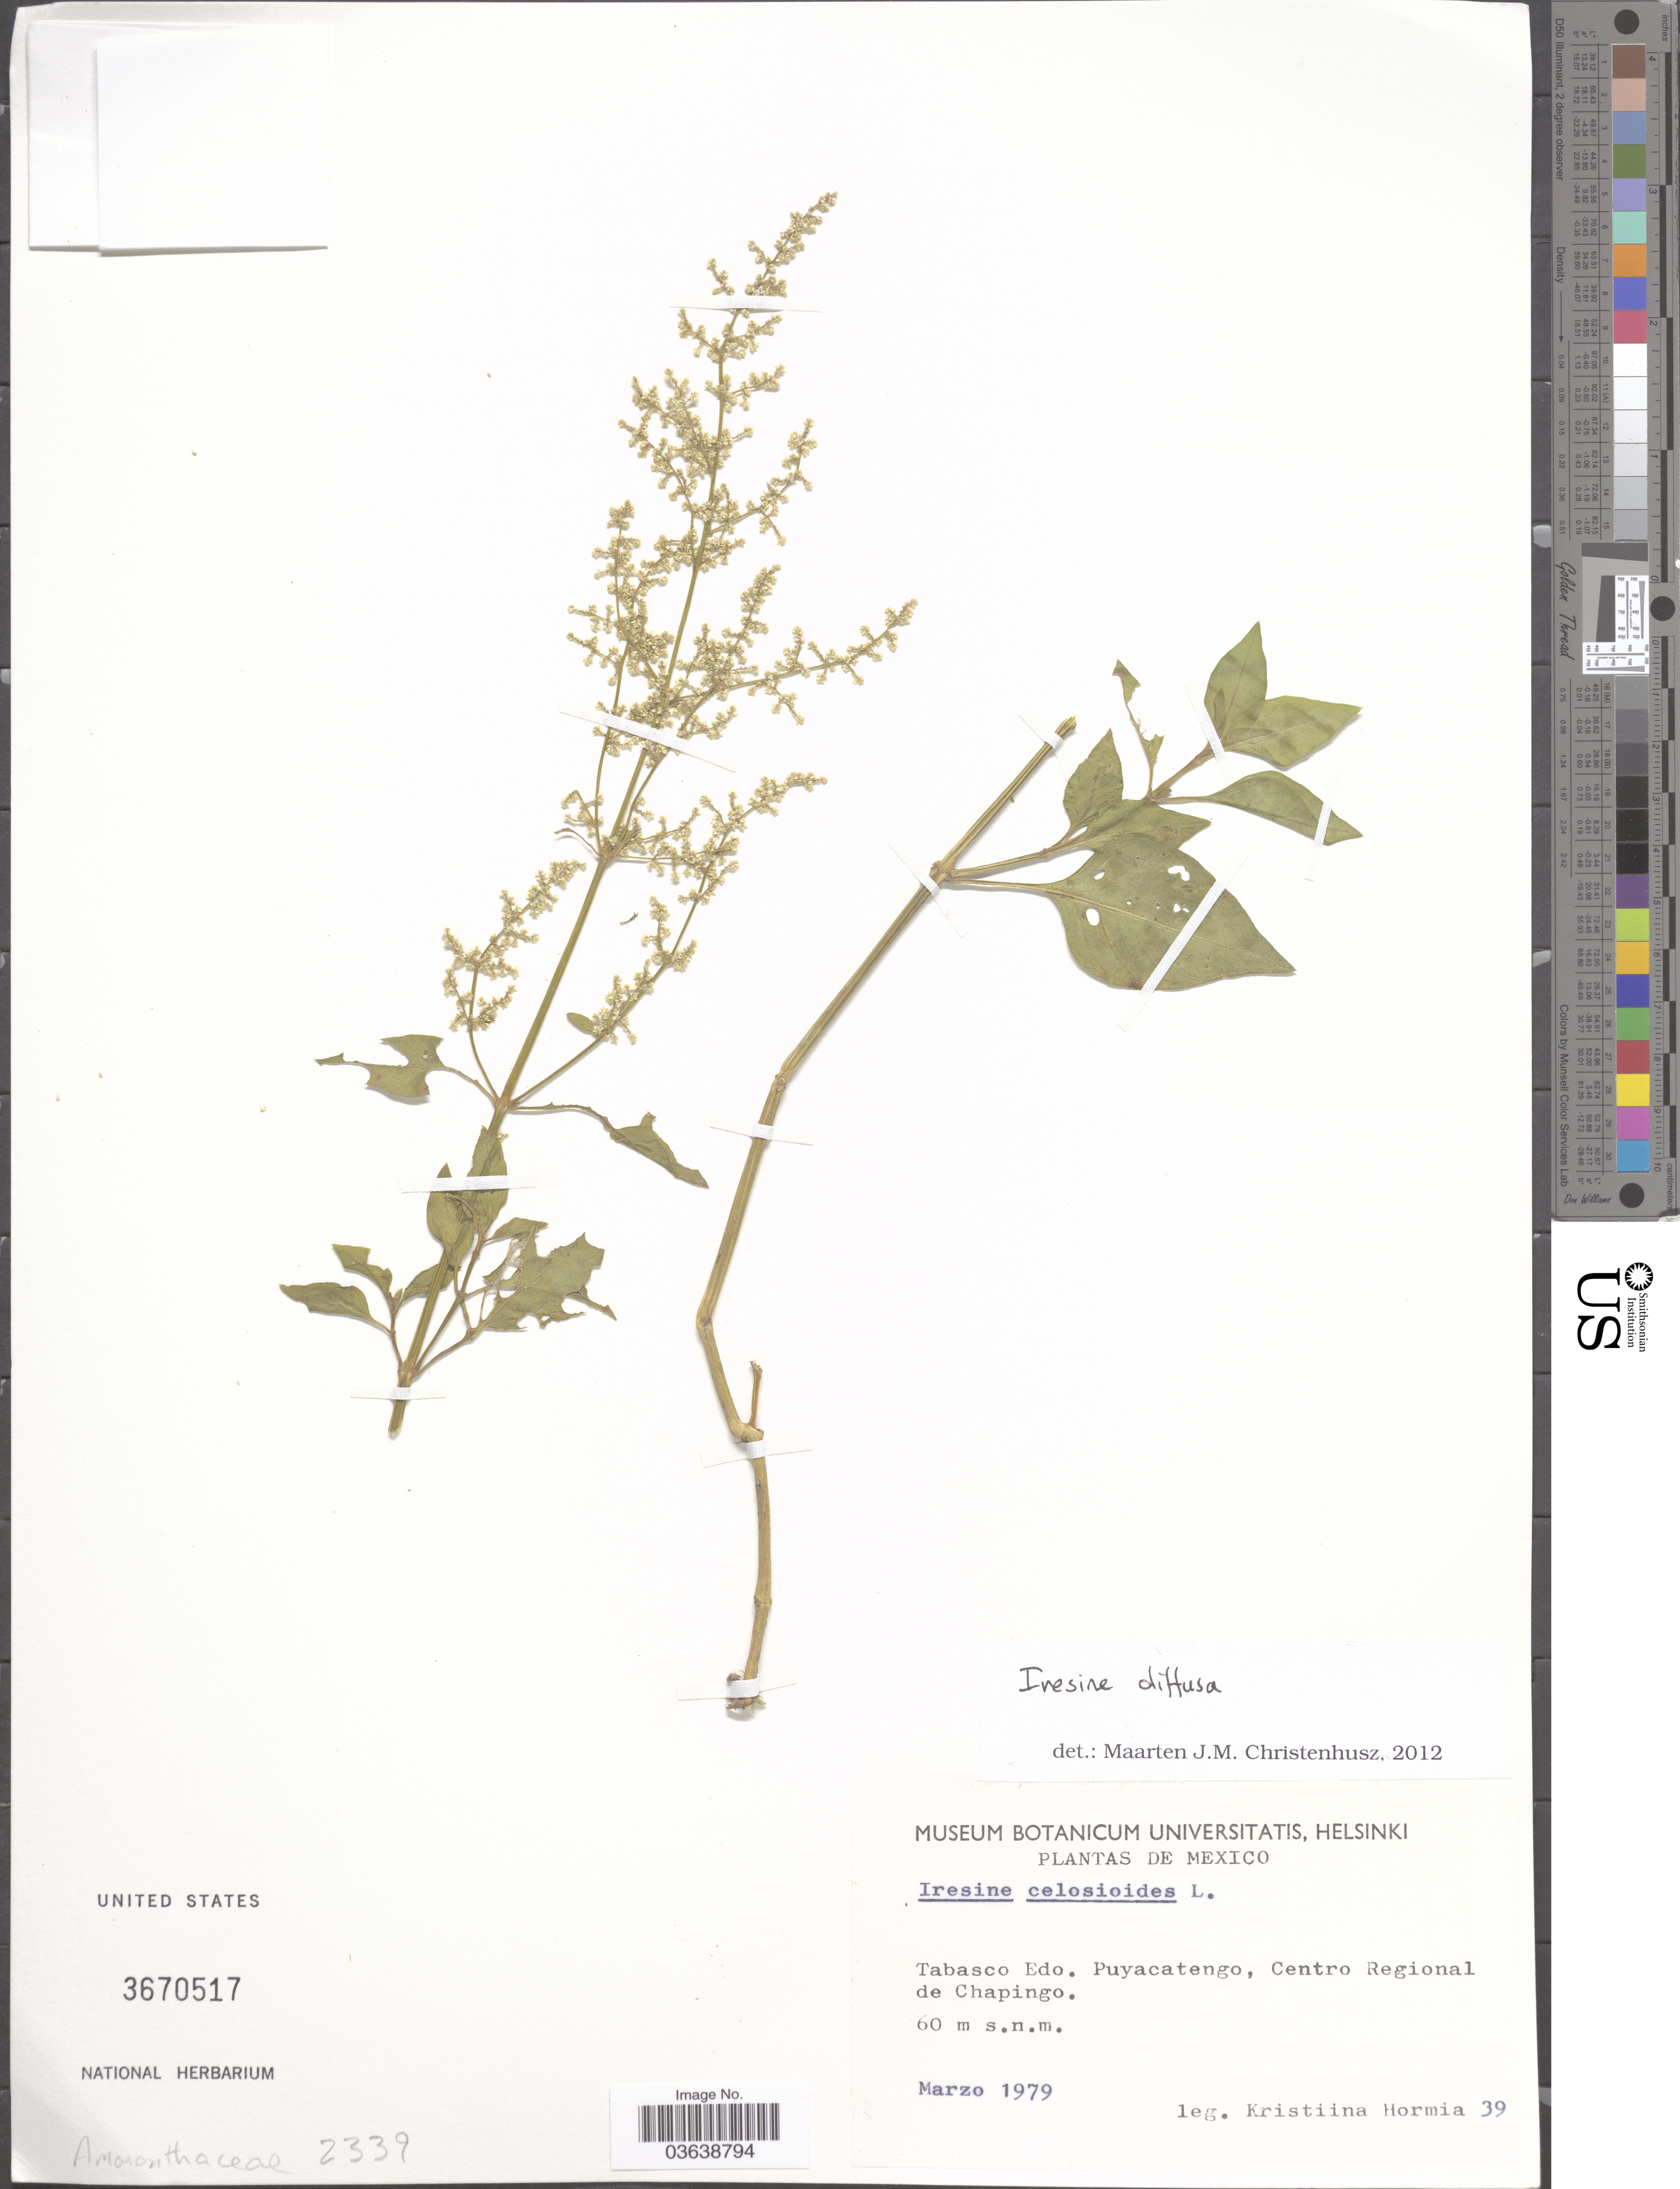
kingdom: Plantae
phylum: Tracheophyta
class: Magnoliopsida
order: Caryophyllales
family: Amaranthaceae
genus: Iresine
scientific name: Iresine celosia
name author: L.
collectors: K. Hormia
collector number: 39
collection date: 1979-03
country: Mexico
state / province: Tabasco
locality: Puyacatengo, Centro Regional de Chapingo.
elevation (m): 60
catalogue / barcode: US 3670517